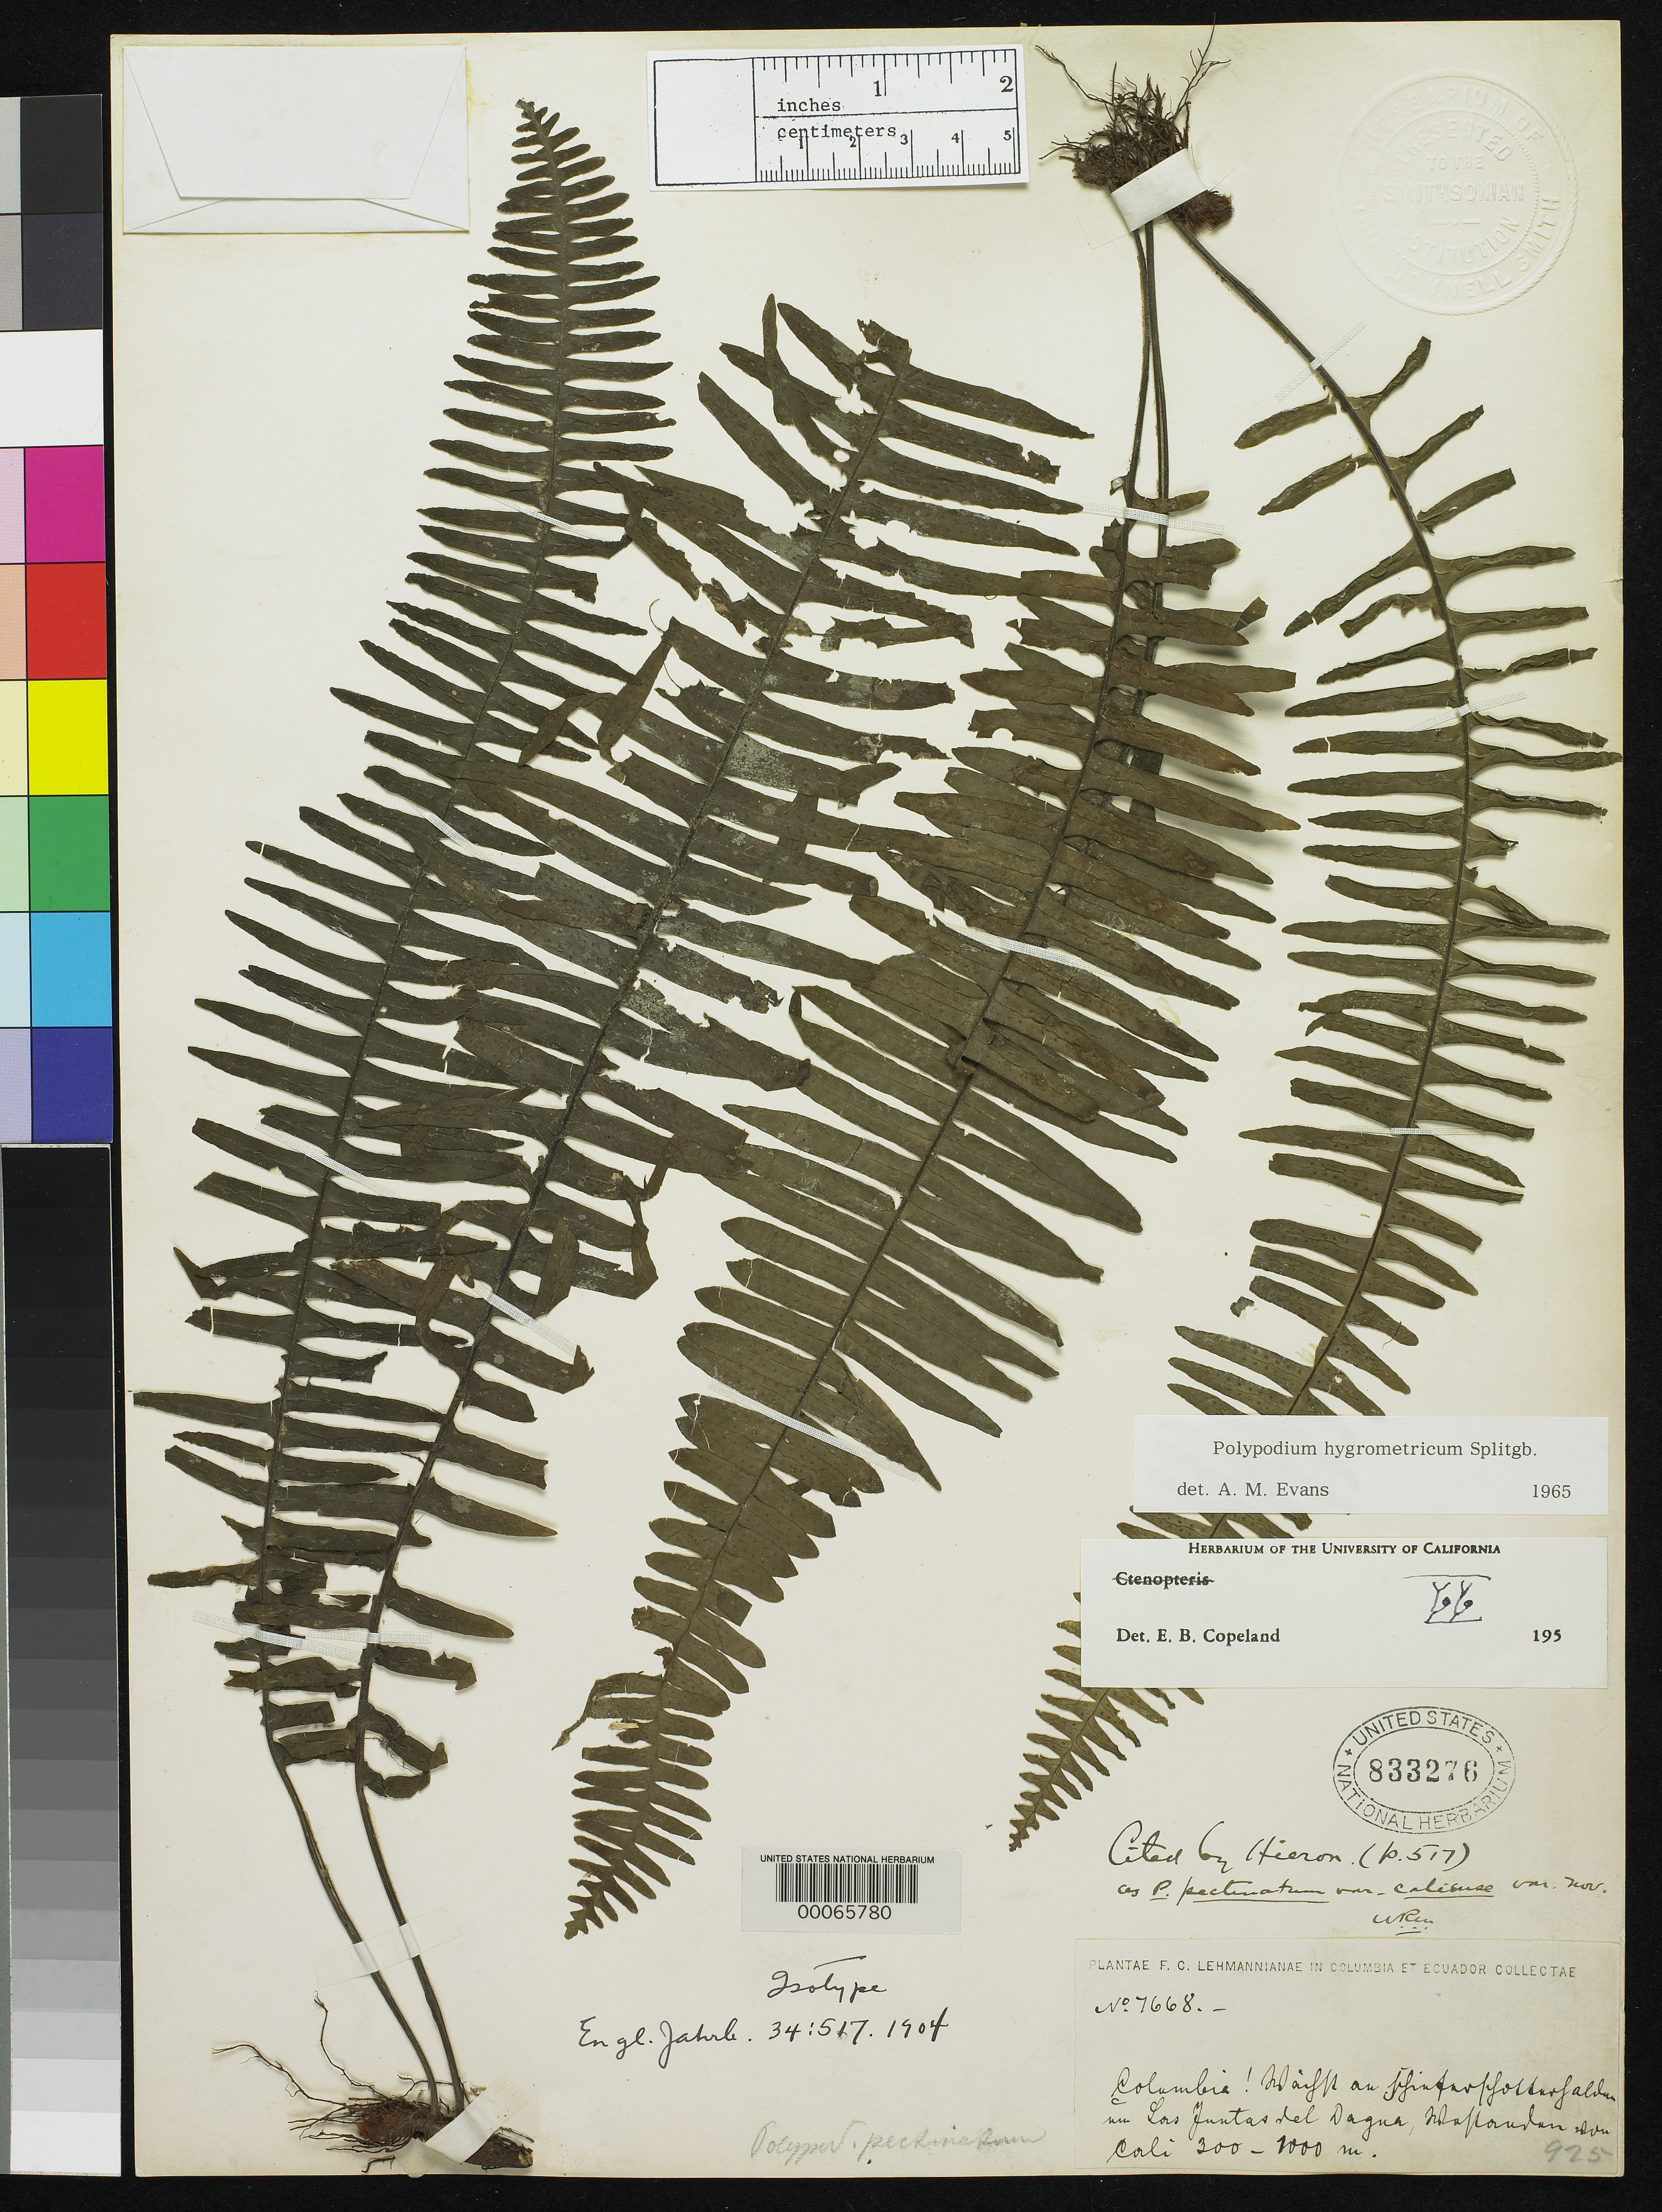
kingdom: Plantae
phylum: Tracheophyta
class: Polypodiopsida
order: Polypodiales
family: Polypodiaceae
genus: Polypodium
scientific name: Polypodium pectinatum var. caliense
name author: Hieron.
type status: Isotype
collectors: F. C. Lehmann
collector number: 7668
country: Colombia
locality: Prope las Juntas del Dagua.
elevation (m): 300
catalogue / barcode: US 833276